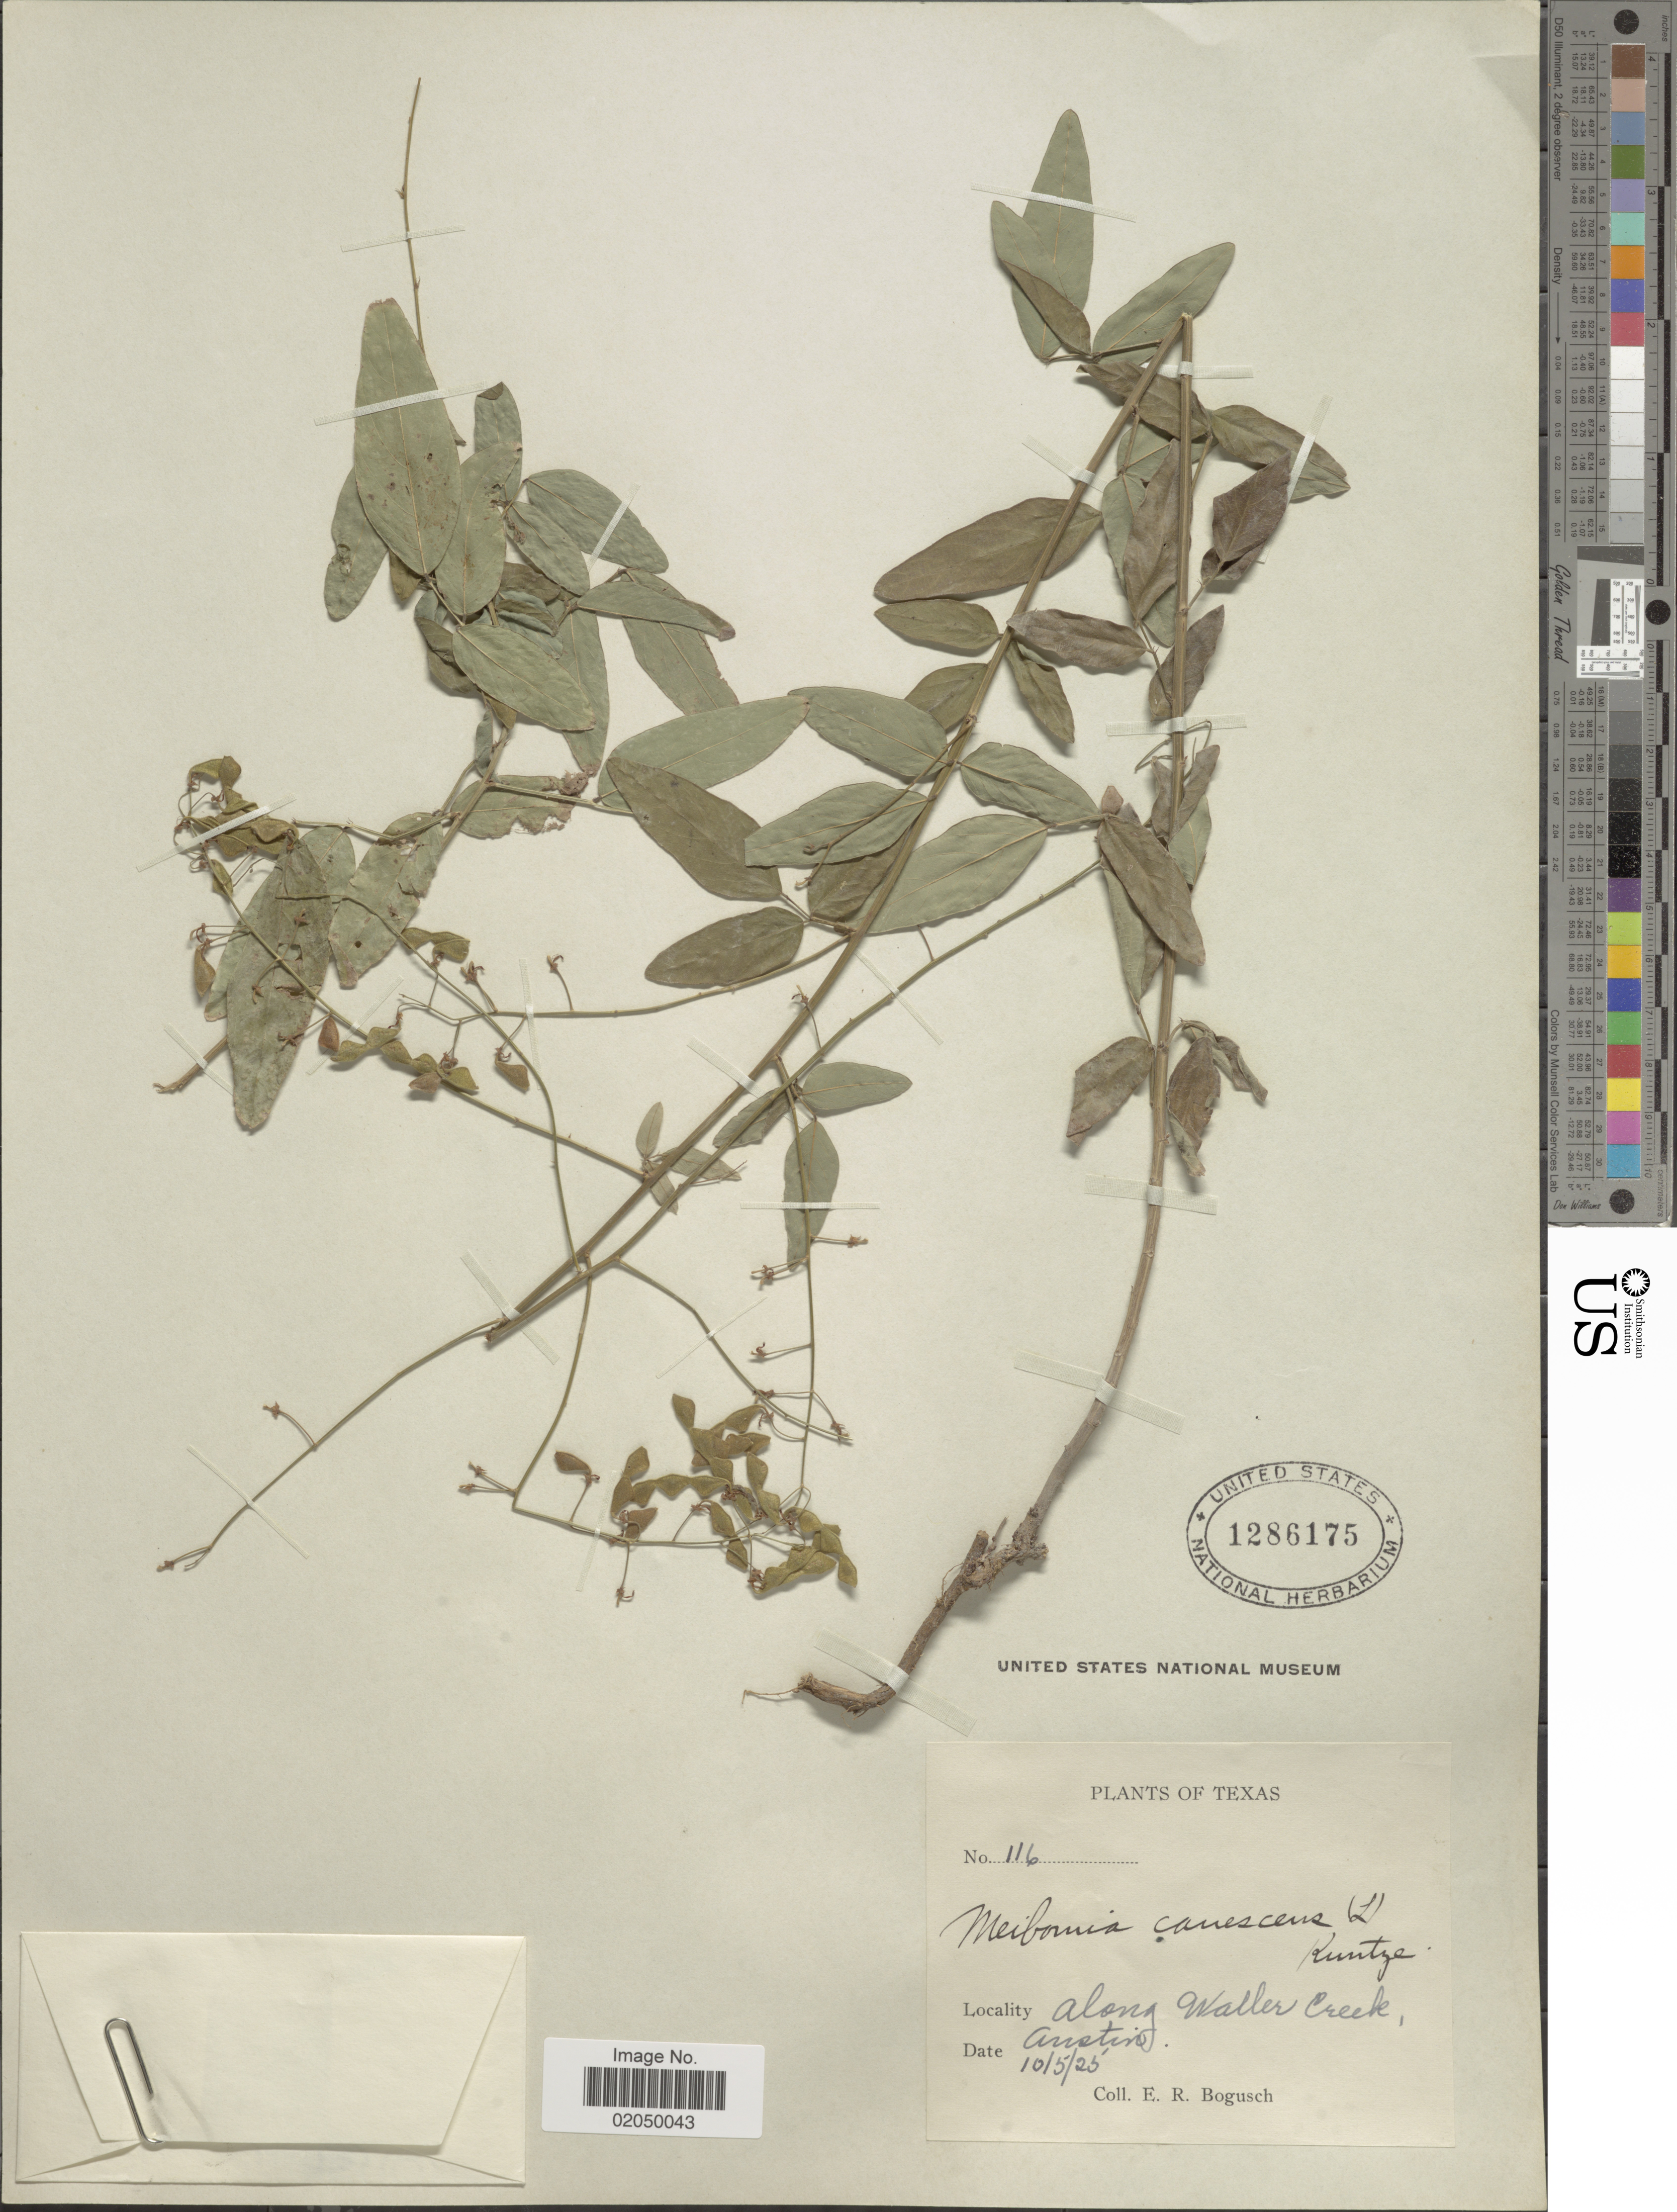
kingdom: Plantae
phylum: Tracheophyta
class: Magnoliopsida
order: Fabales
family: Fabaceae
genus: Desmodium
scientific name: Desmodium canescens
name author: (L.) DC.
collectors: E. Bogusch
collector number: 116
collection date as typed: Transcribed d/m/y: 5/10/25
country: United States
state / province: Texas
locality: Along Waller Creek, Austin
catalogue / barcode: US 1286175